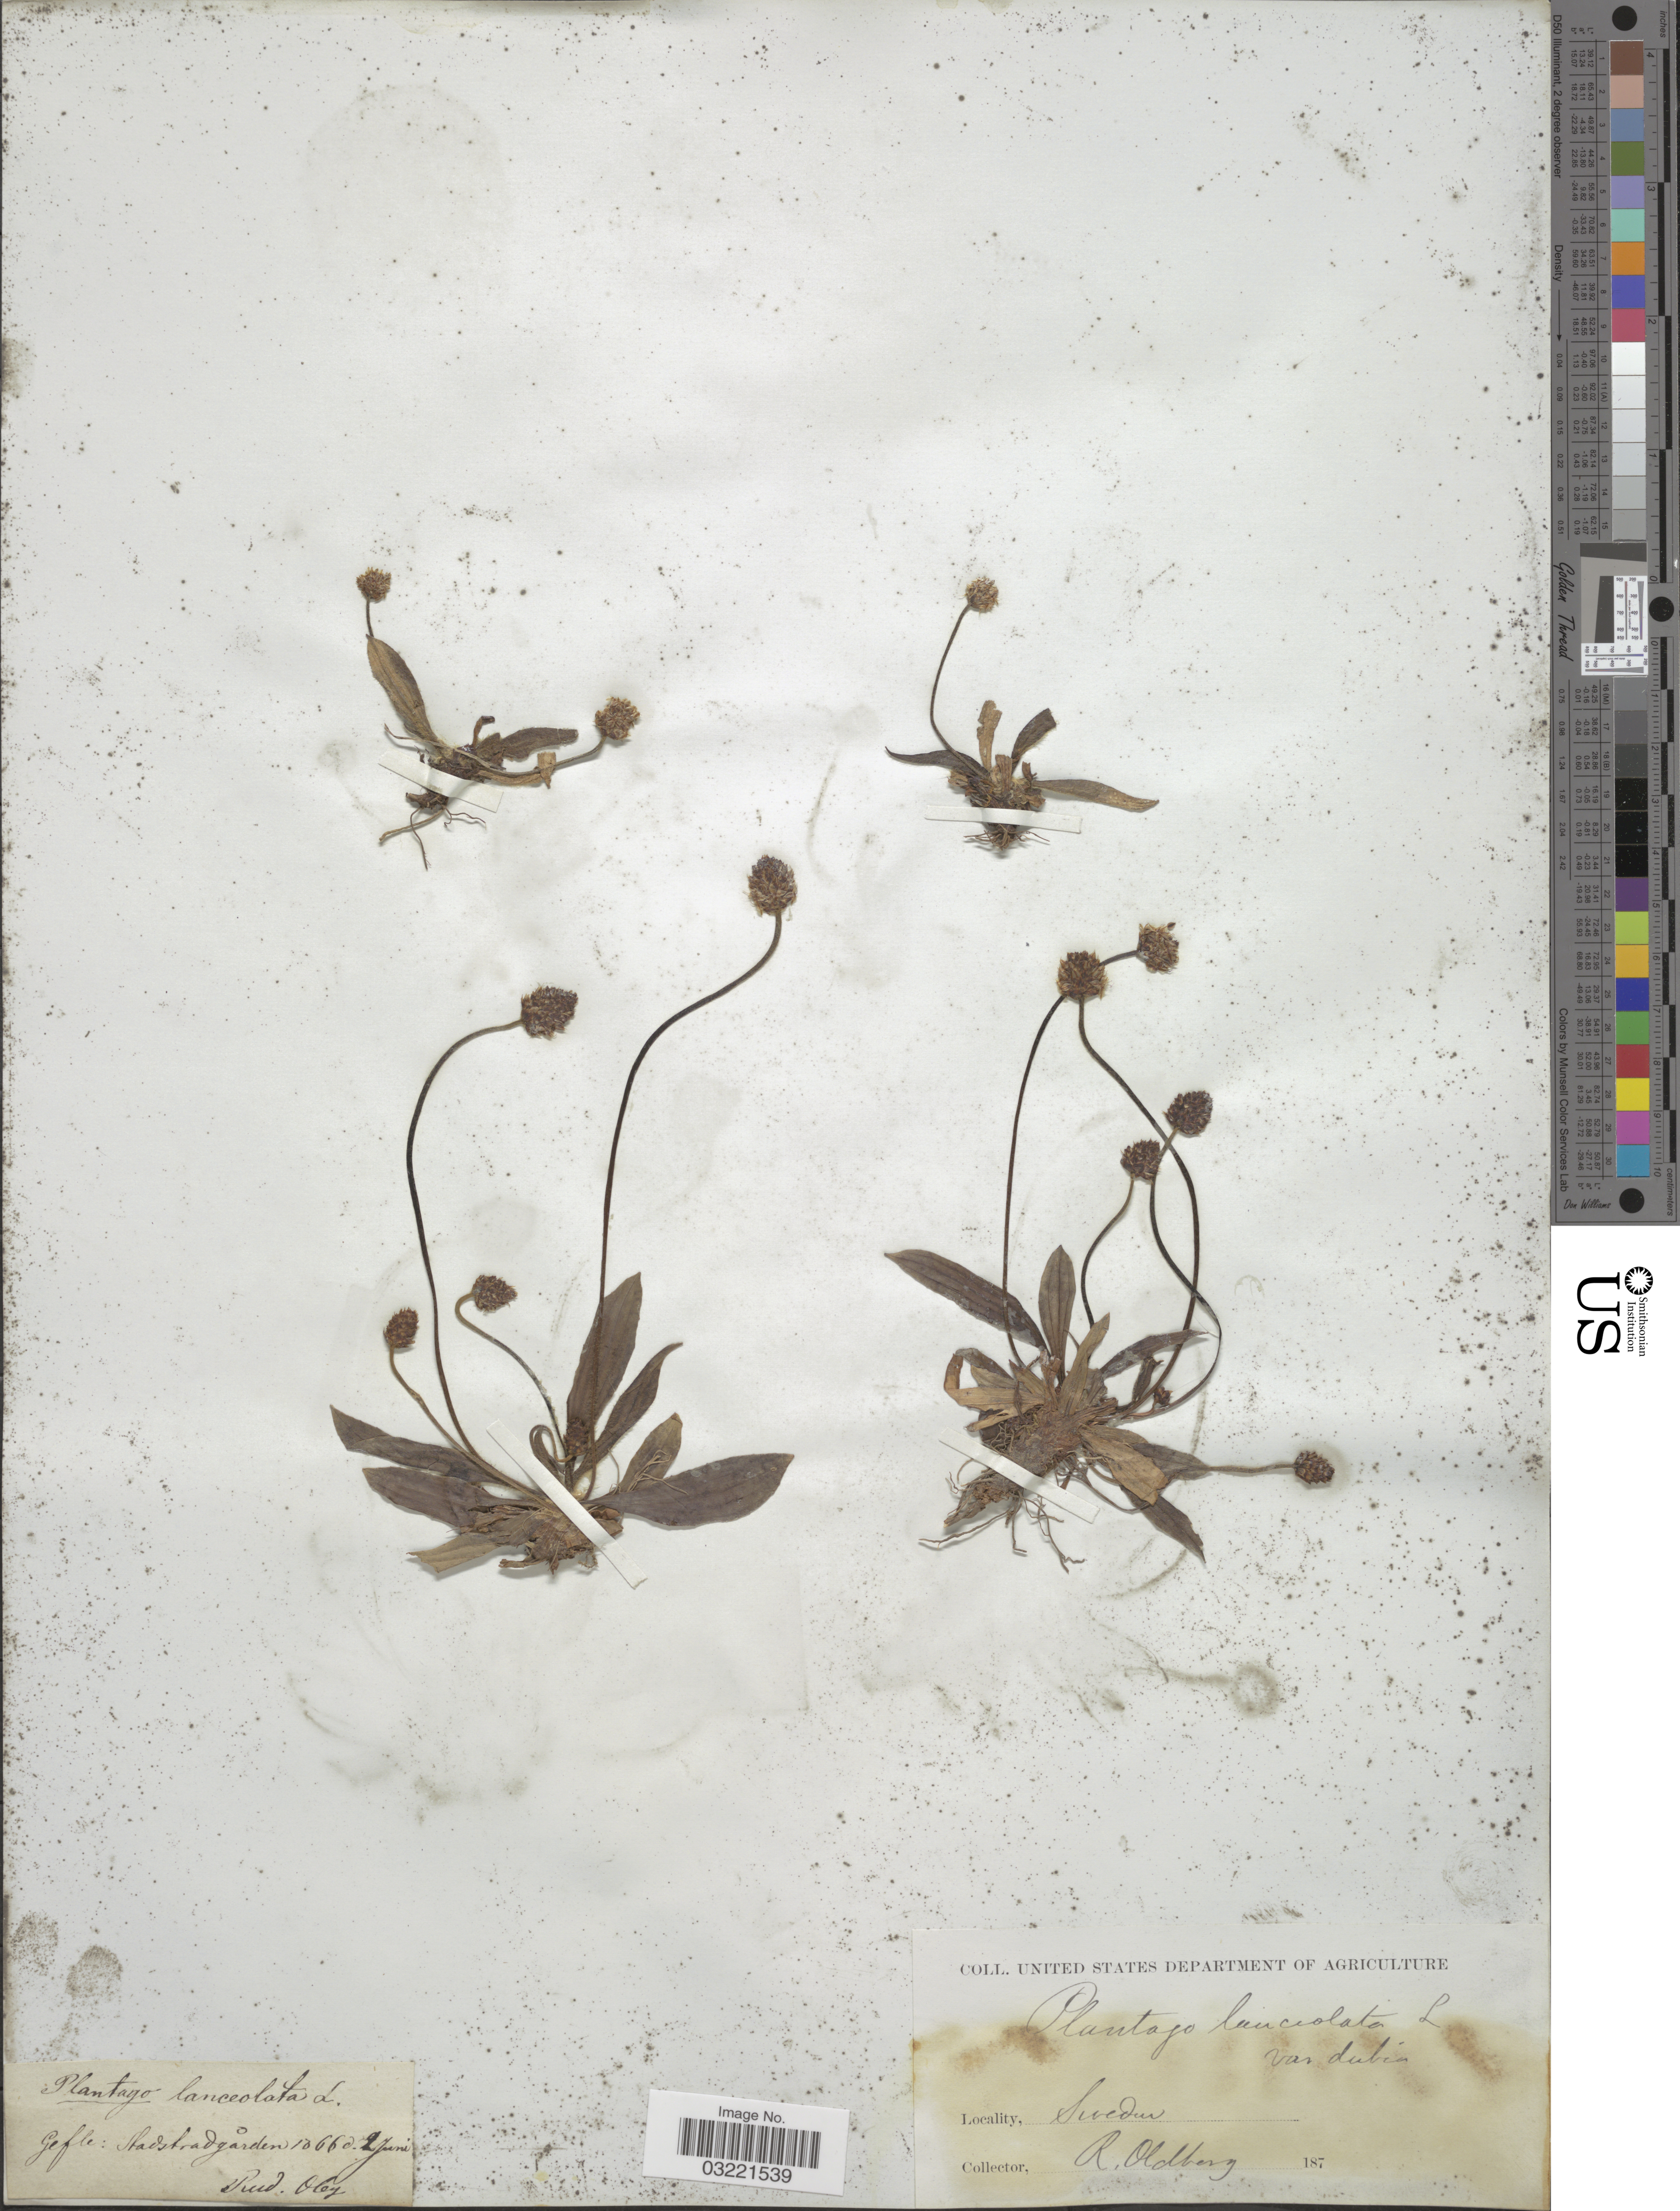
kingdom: Plantae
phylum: Tracheophyta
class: Magnoliopsida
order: Lamiales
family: Plantaginaceae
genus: Plantago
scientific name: Plantago lanceolata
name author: L.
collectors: R. Oldberg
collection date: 1866-06-02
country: Sweden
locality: Gefle: Stadstradgården.